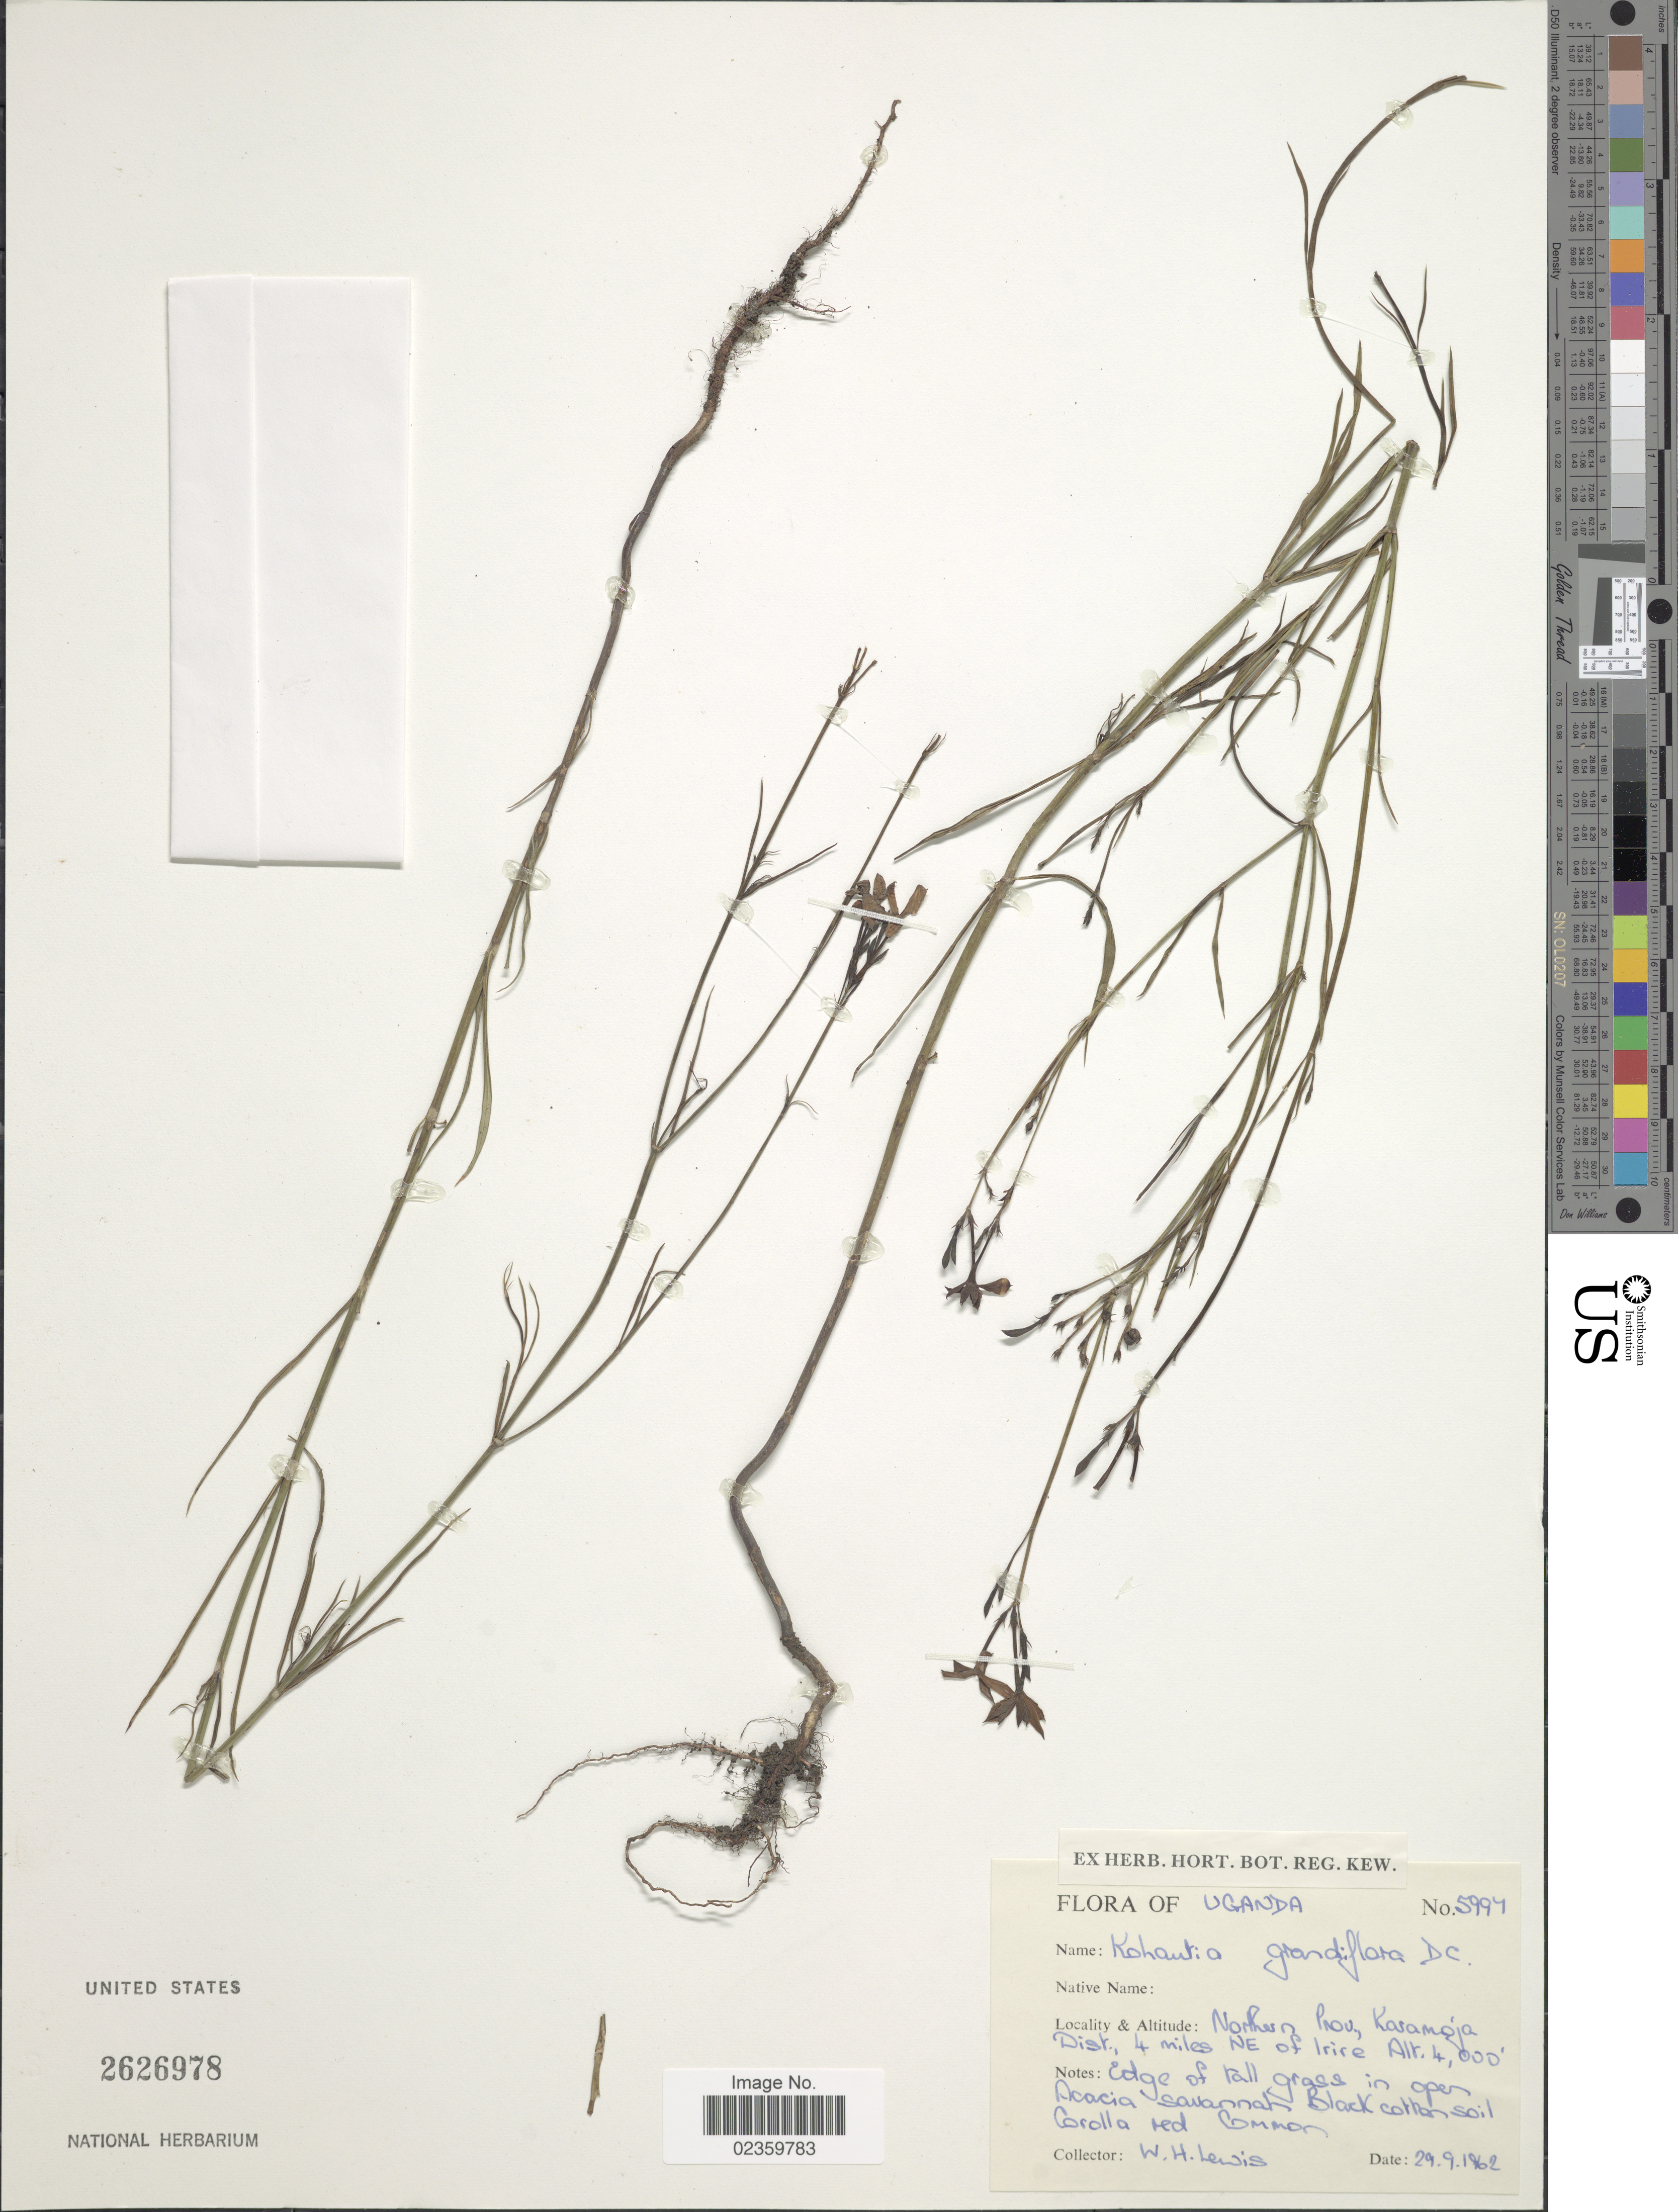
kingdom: Plantae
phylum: Tracheophyta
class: Magnoliopsida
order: Gentianales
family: Rubiaceae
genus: Kohautia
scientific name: Kohautia grandiflora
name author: DC.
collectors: W. H. Lewis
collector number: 5994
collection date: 1962-09-29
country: Uganda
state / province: Northern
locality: Northern Prov., Karamoja Dist., 4 miles NE of Irire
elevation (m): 1219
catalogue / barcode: US 2626978